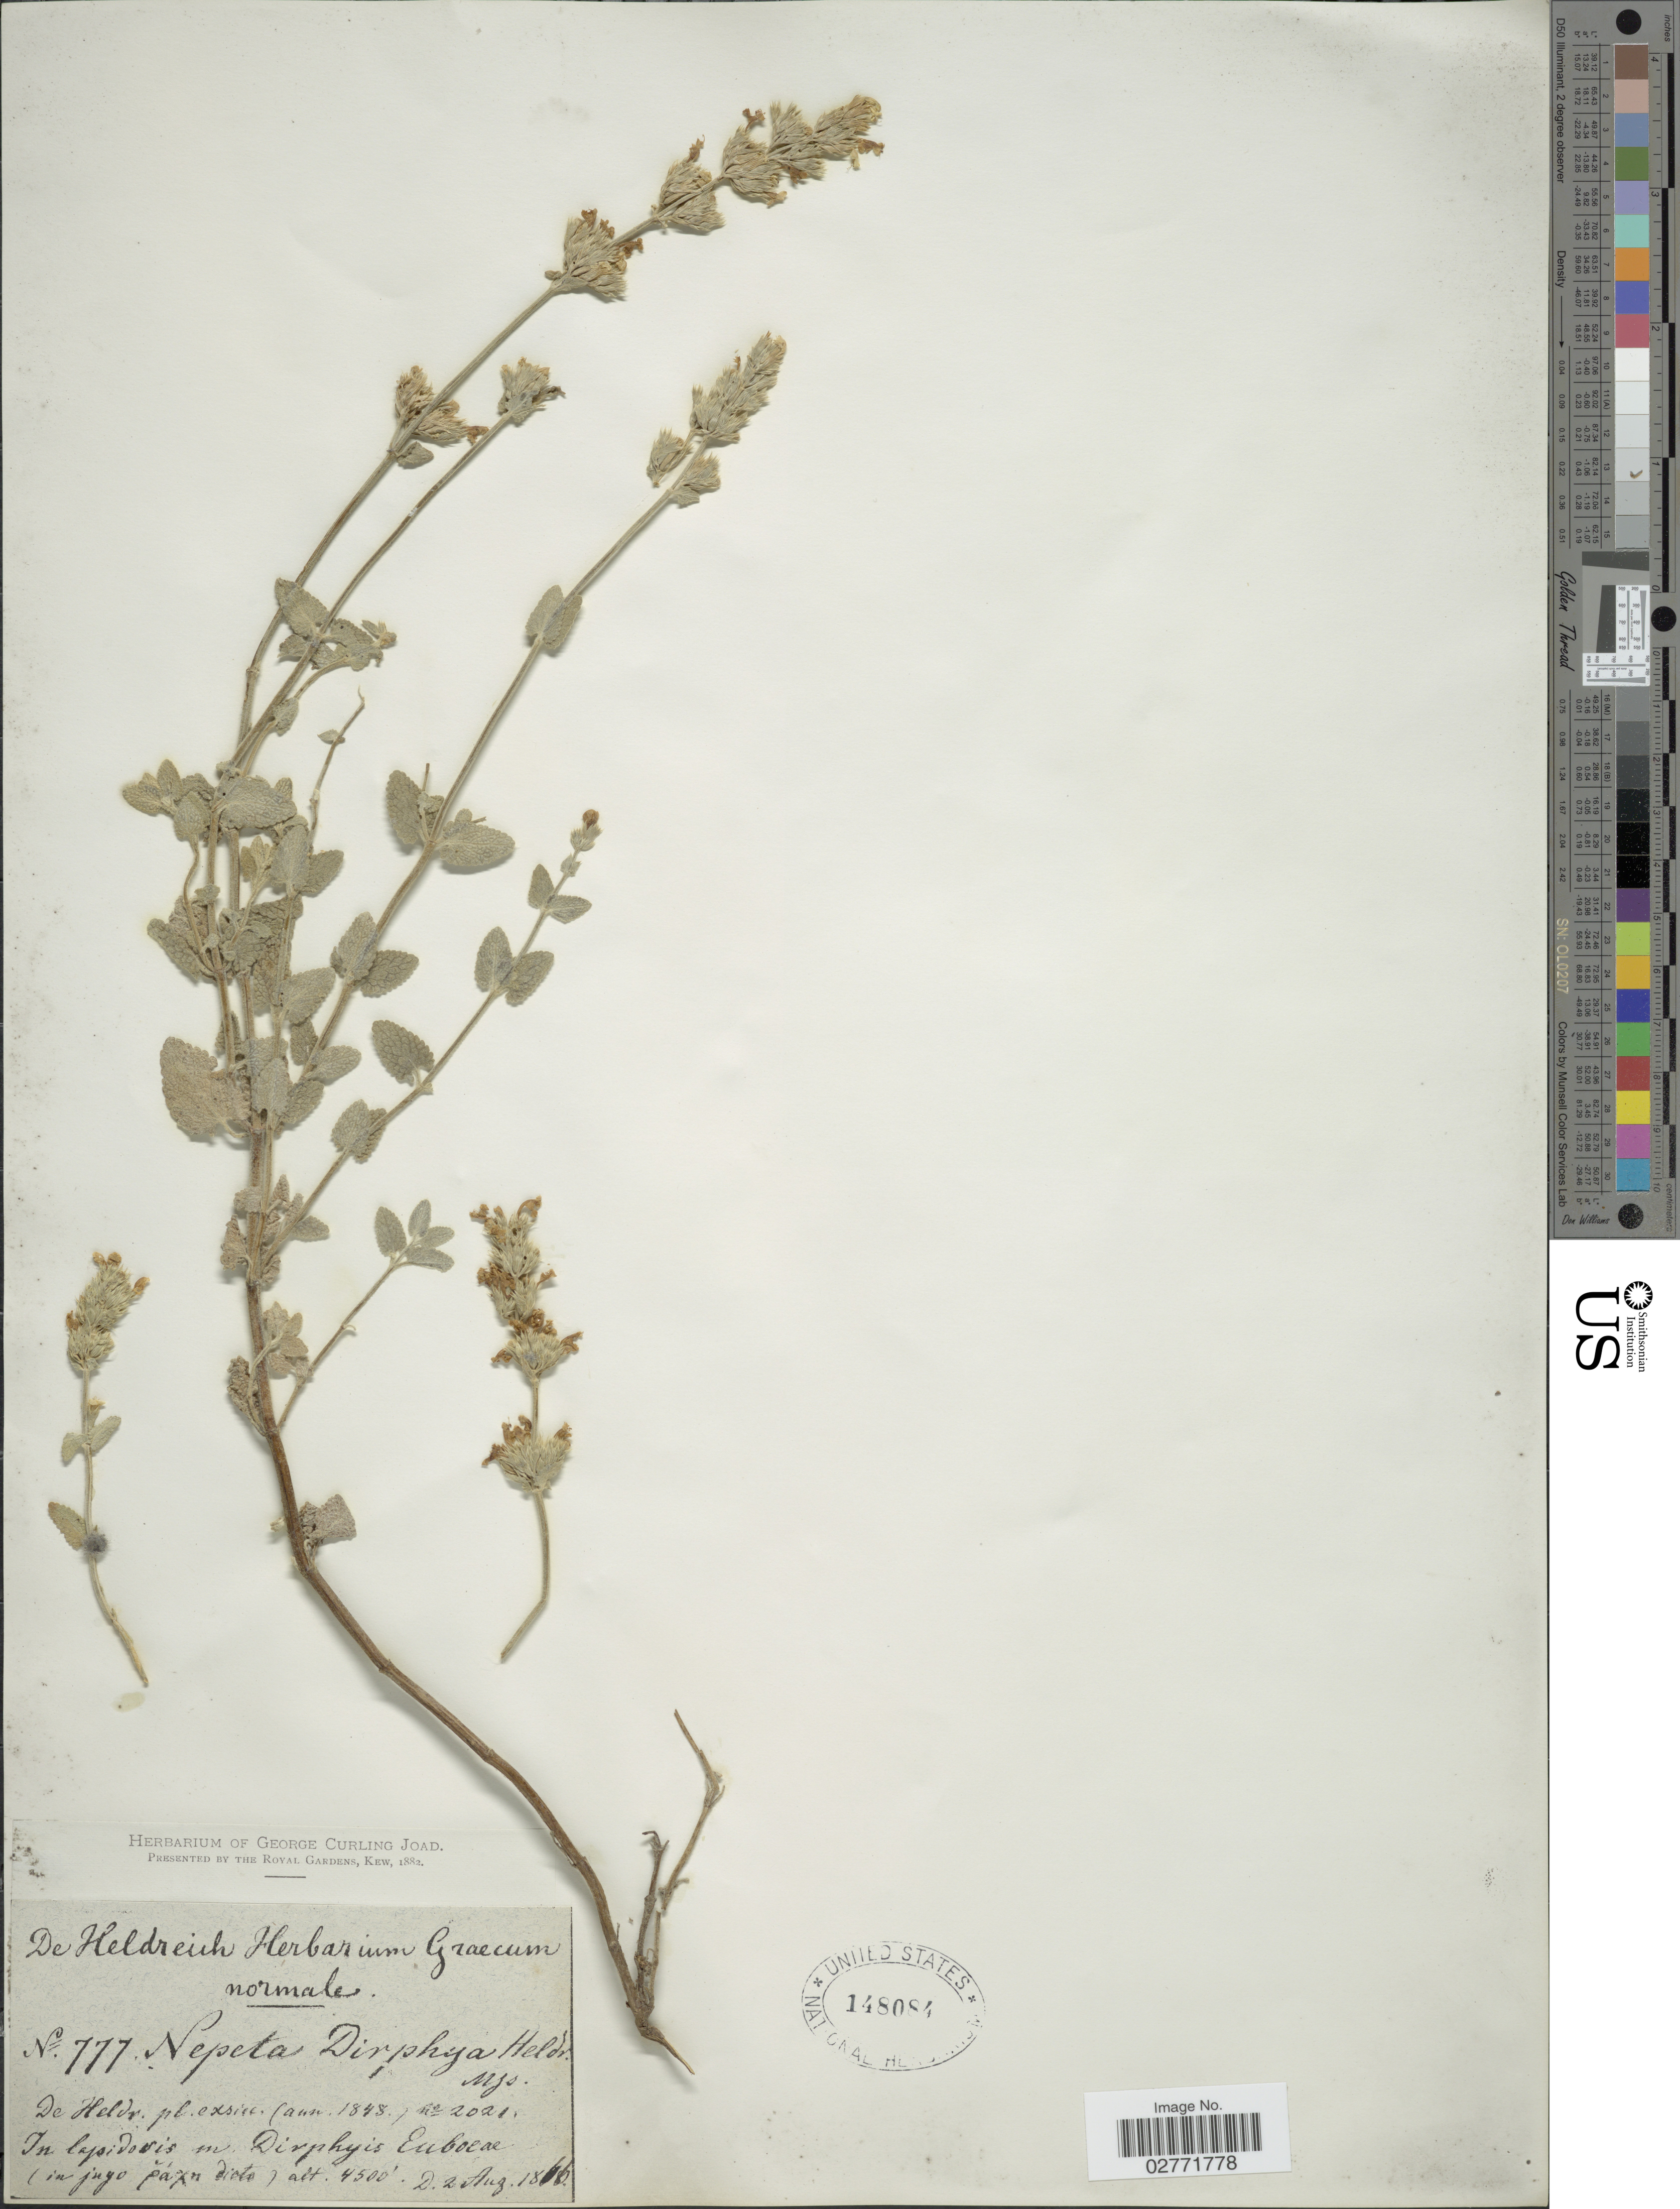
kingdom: Plantae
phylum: Tracheophyta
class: Magnoliopsida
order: Lamiales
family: Lamiaceae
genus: Nepeta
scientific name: Nepeta dirphya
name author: (Boiss.) Heldr. ex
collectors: -. De Heldreich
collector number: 777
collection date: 1848-08-02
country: Greece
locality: In lapidosis in Dirphyis Euboeae (in jugo pagum dicta)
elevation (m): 1372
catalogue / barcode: US 148084